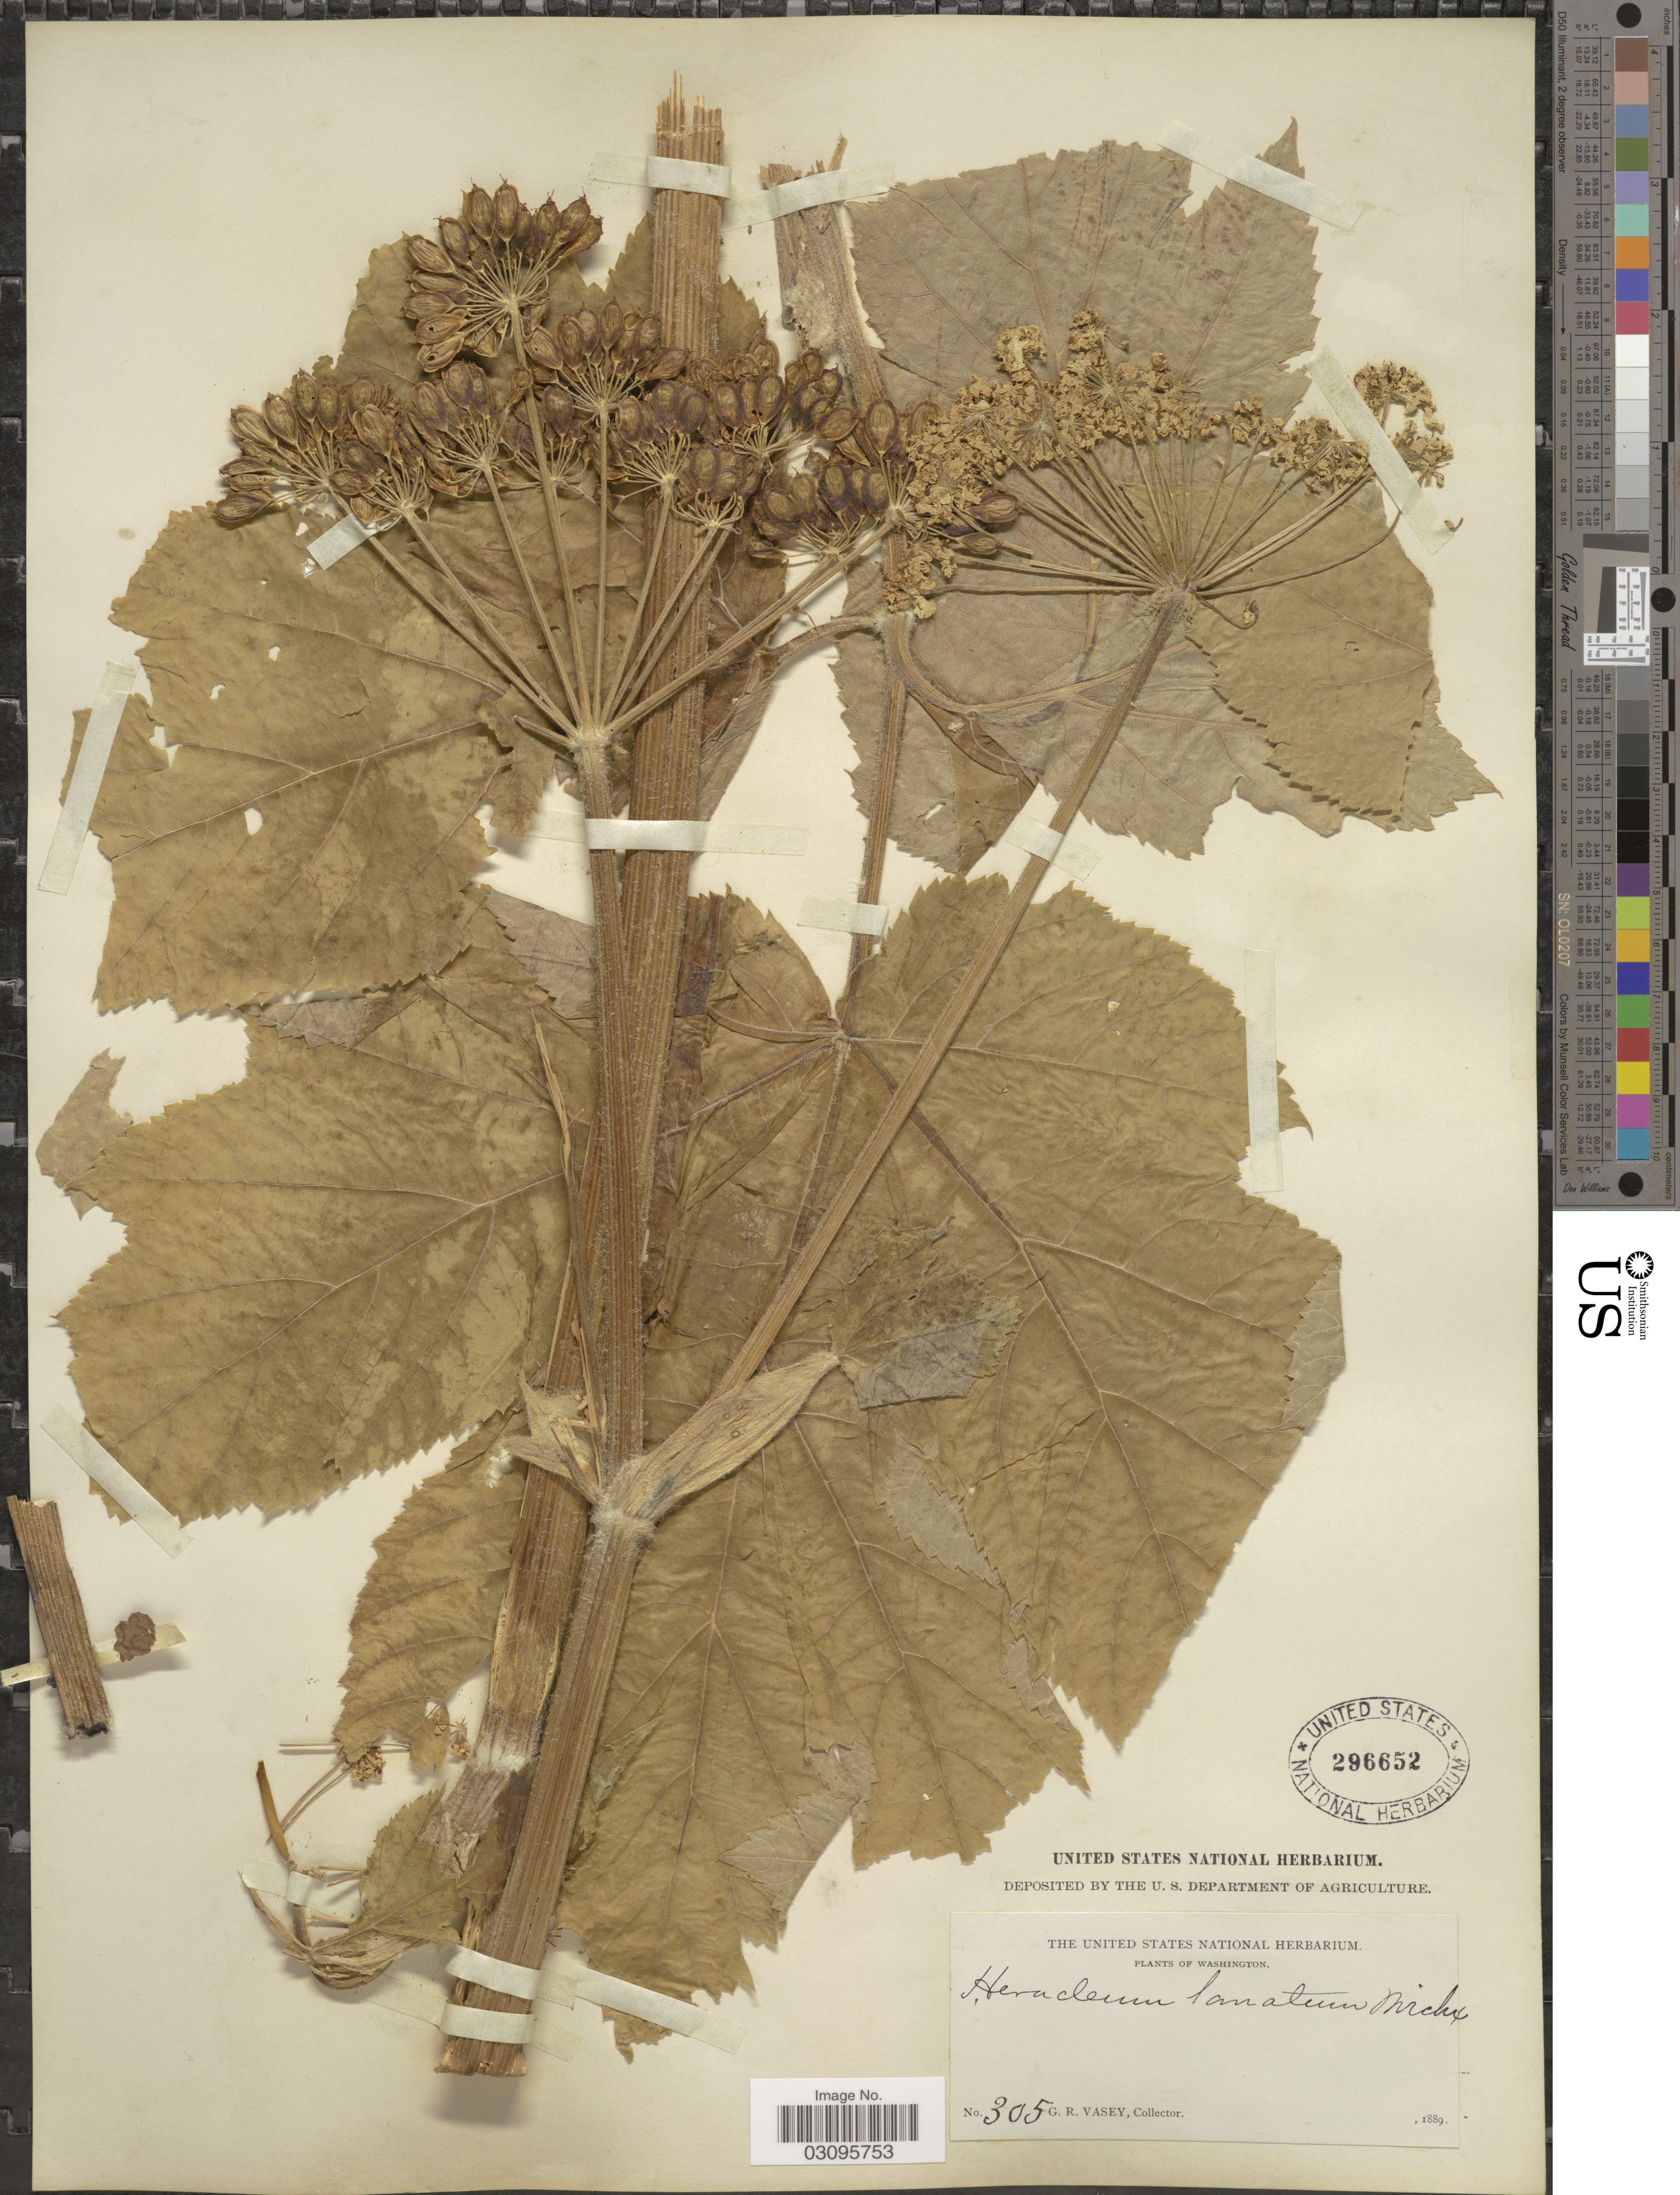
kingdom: Plantae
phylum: Tracheophyta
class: Magnoliopsida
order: Apiales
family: Apiaceae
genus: Heracleum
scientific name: Heracleum lanatum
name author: Michx.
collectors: G. R. Vasey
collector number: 305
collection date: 1889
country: United States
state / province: Washington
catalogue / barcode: US 296652